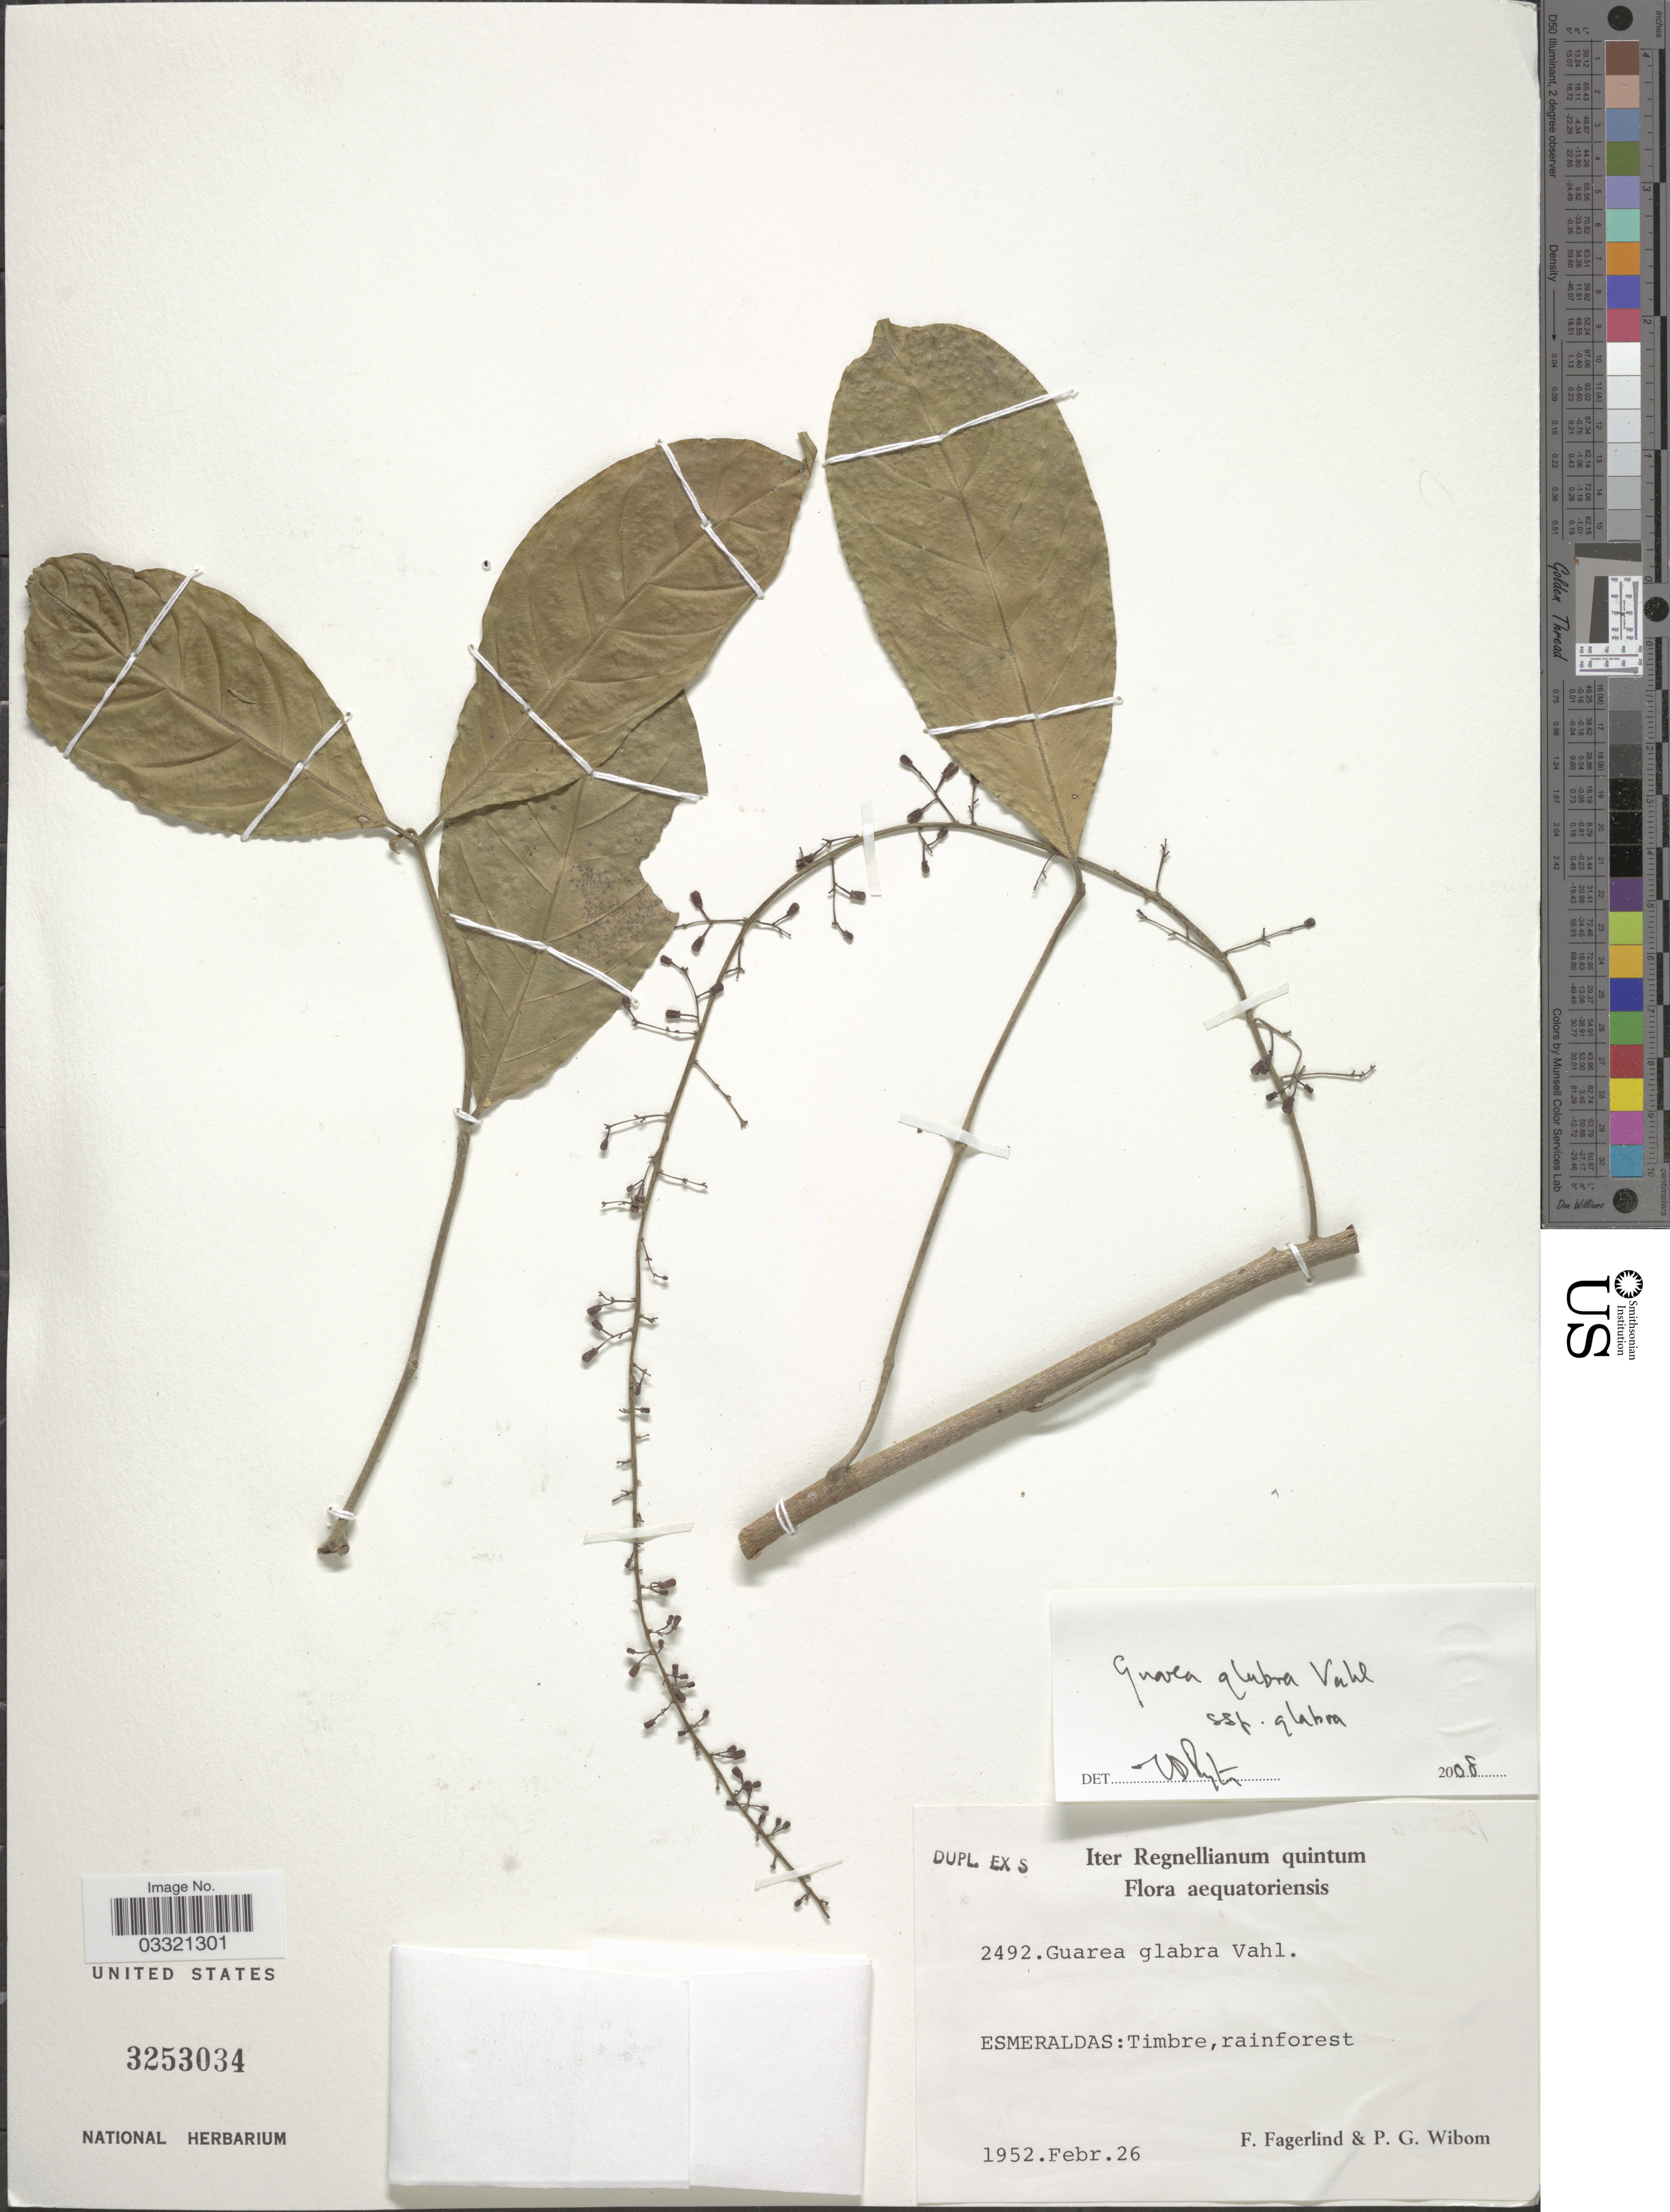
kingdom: Plantae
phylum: Tracheophyta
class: Magnoliopsida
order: Sapindales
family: Meliaceae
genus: Guarea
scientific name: Guarea glabra subsp. glabra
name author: Vahl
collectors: F. Fagerlind & P. Wibom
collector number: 2492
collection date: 1952-02-26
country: Ecuador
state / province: Esmeraldas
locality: Aequatoriensis. Timbre.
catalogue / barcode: US 3253034